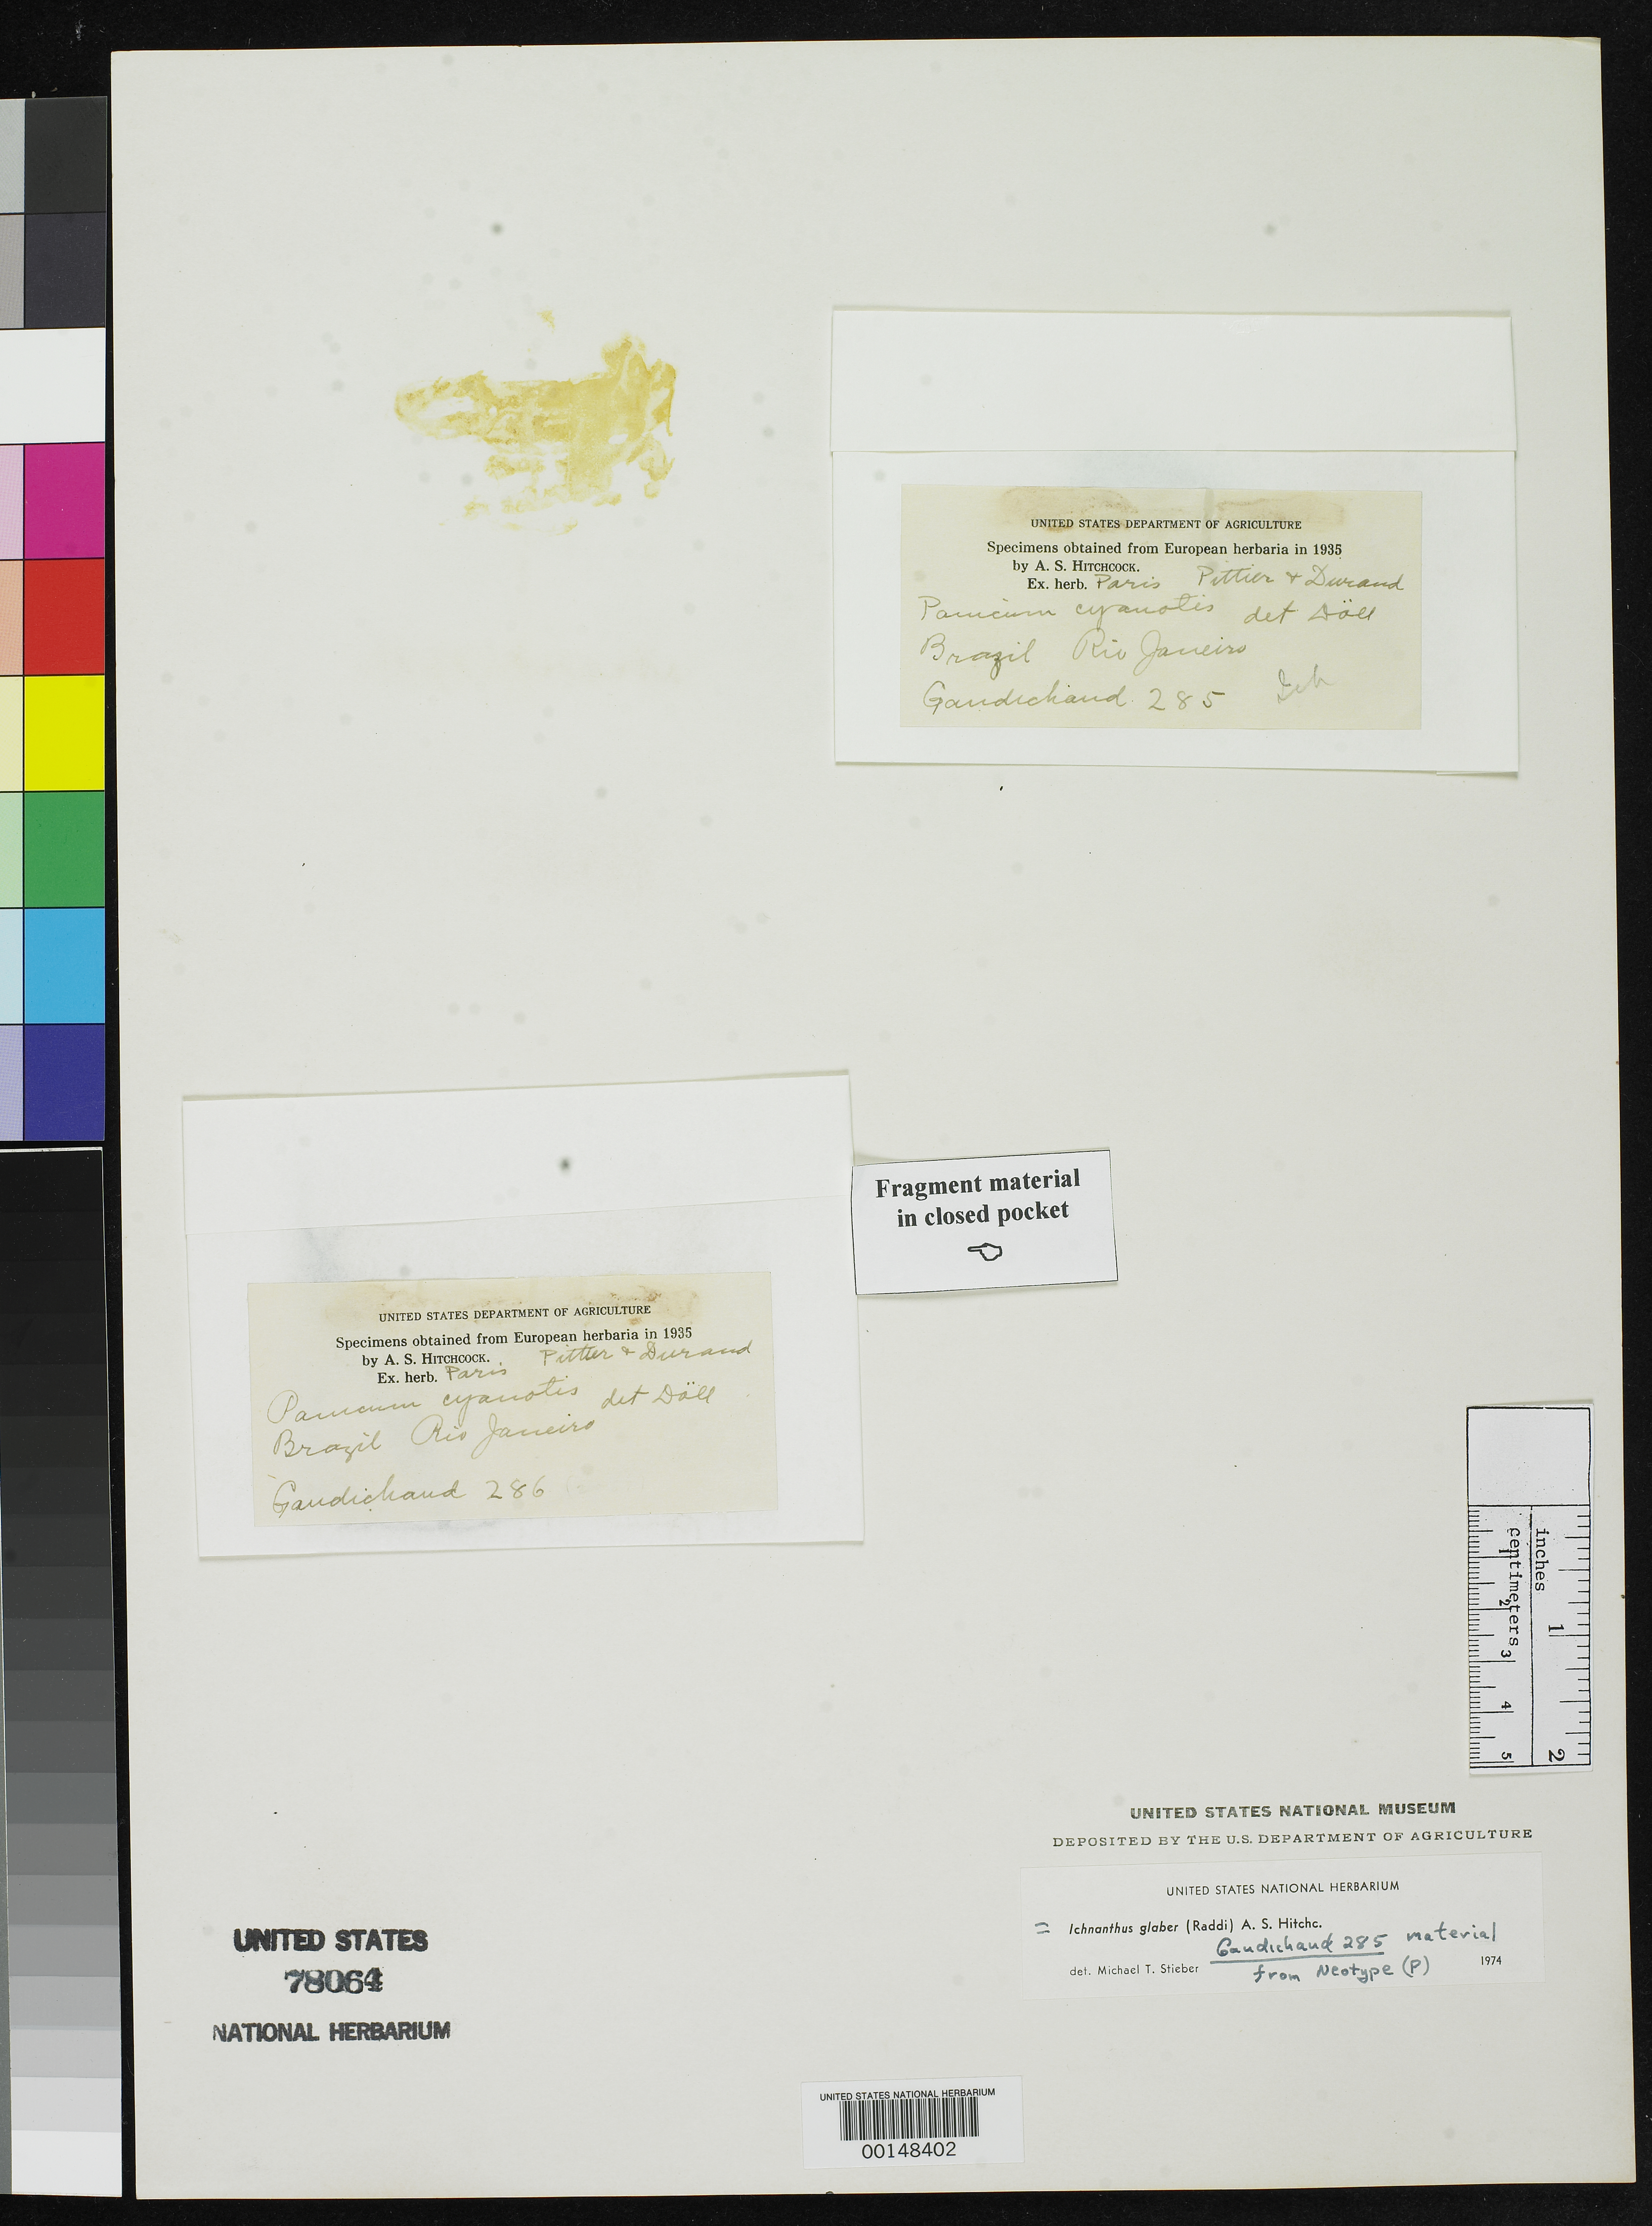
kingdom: Plantae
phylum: Tracheophyta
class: Liliopsida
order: Poales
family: Poaceae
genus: Panicum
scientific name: Panicum cynotis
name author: Trin.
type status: Type Fragment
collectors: C. Gaudichaud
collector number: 286 and 285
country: Brazil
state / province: Rio de Janeiro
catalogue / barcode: US 78064